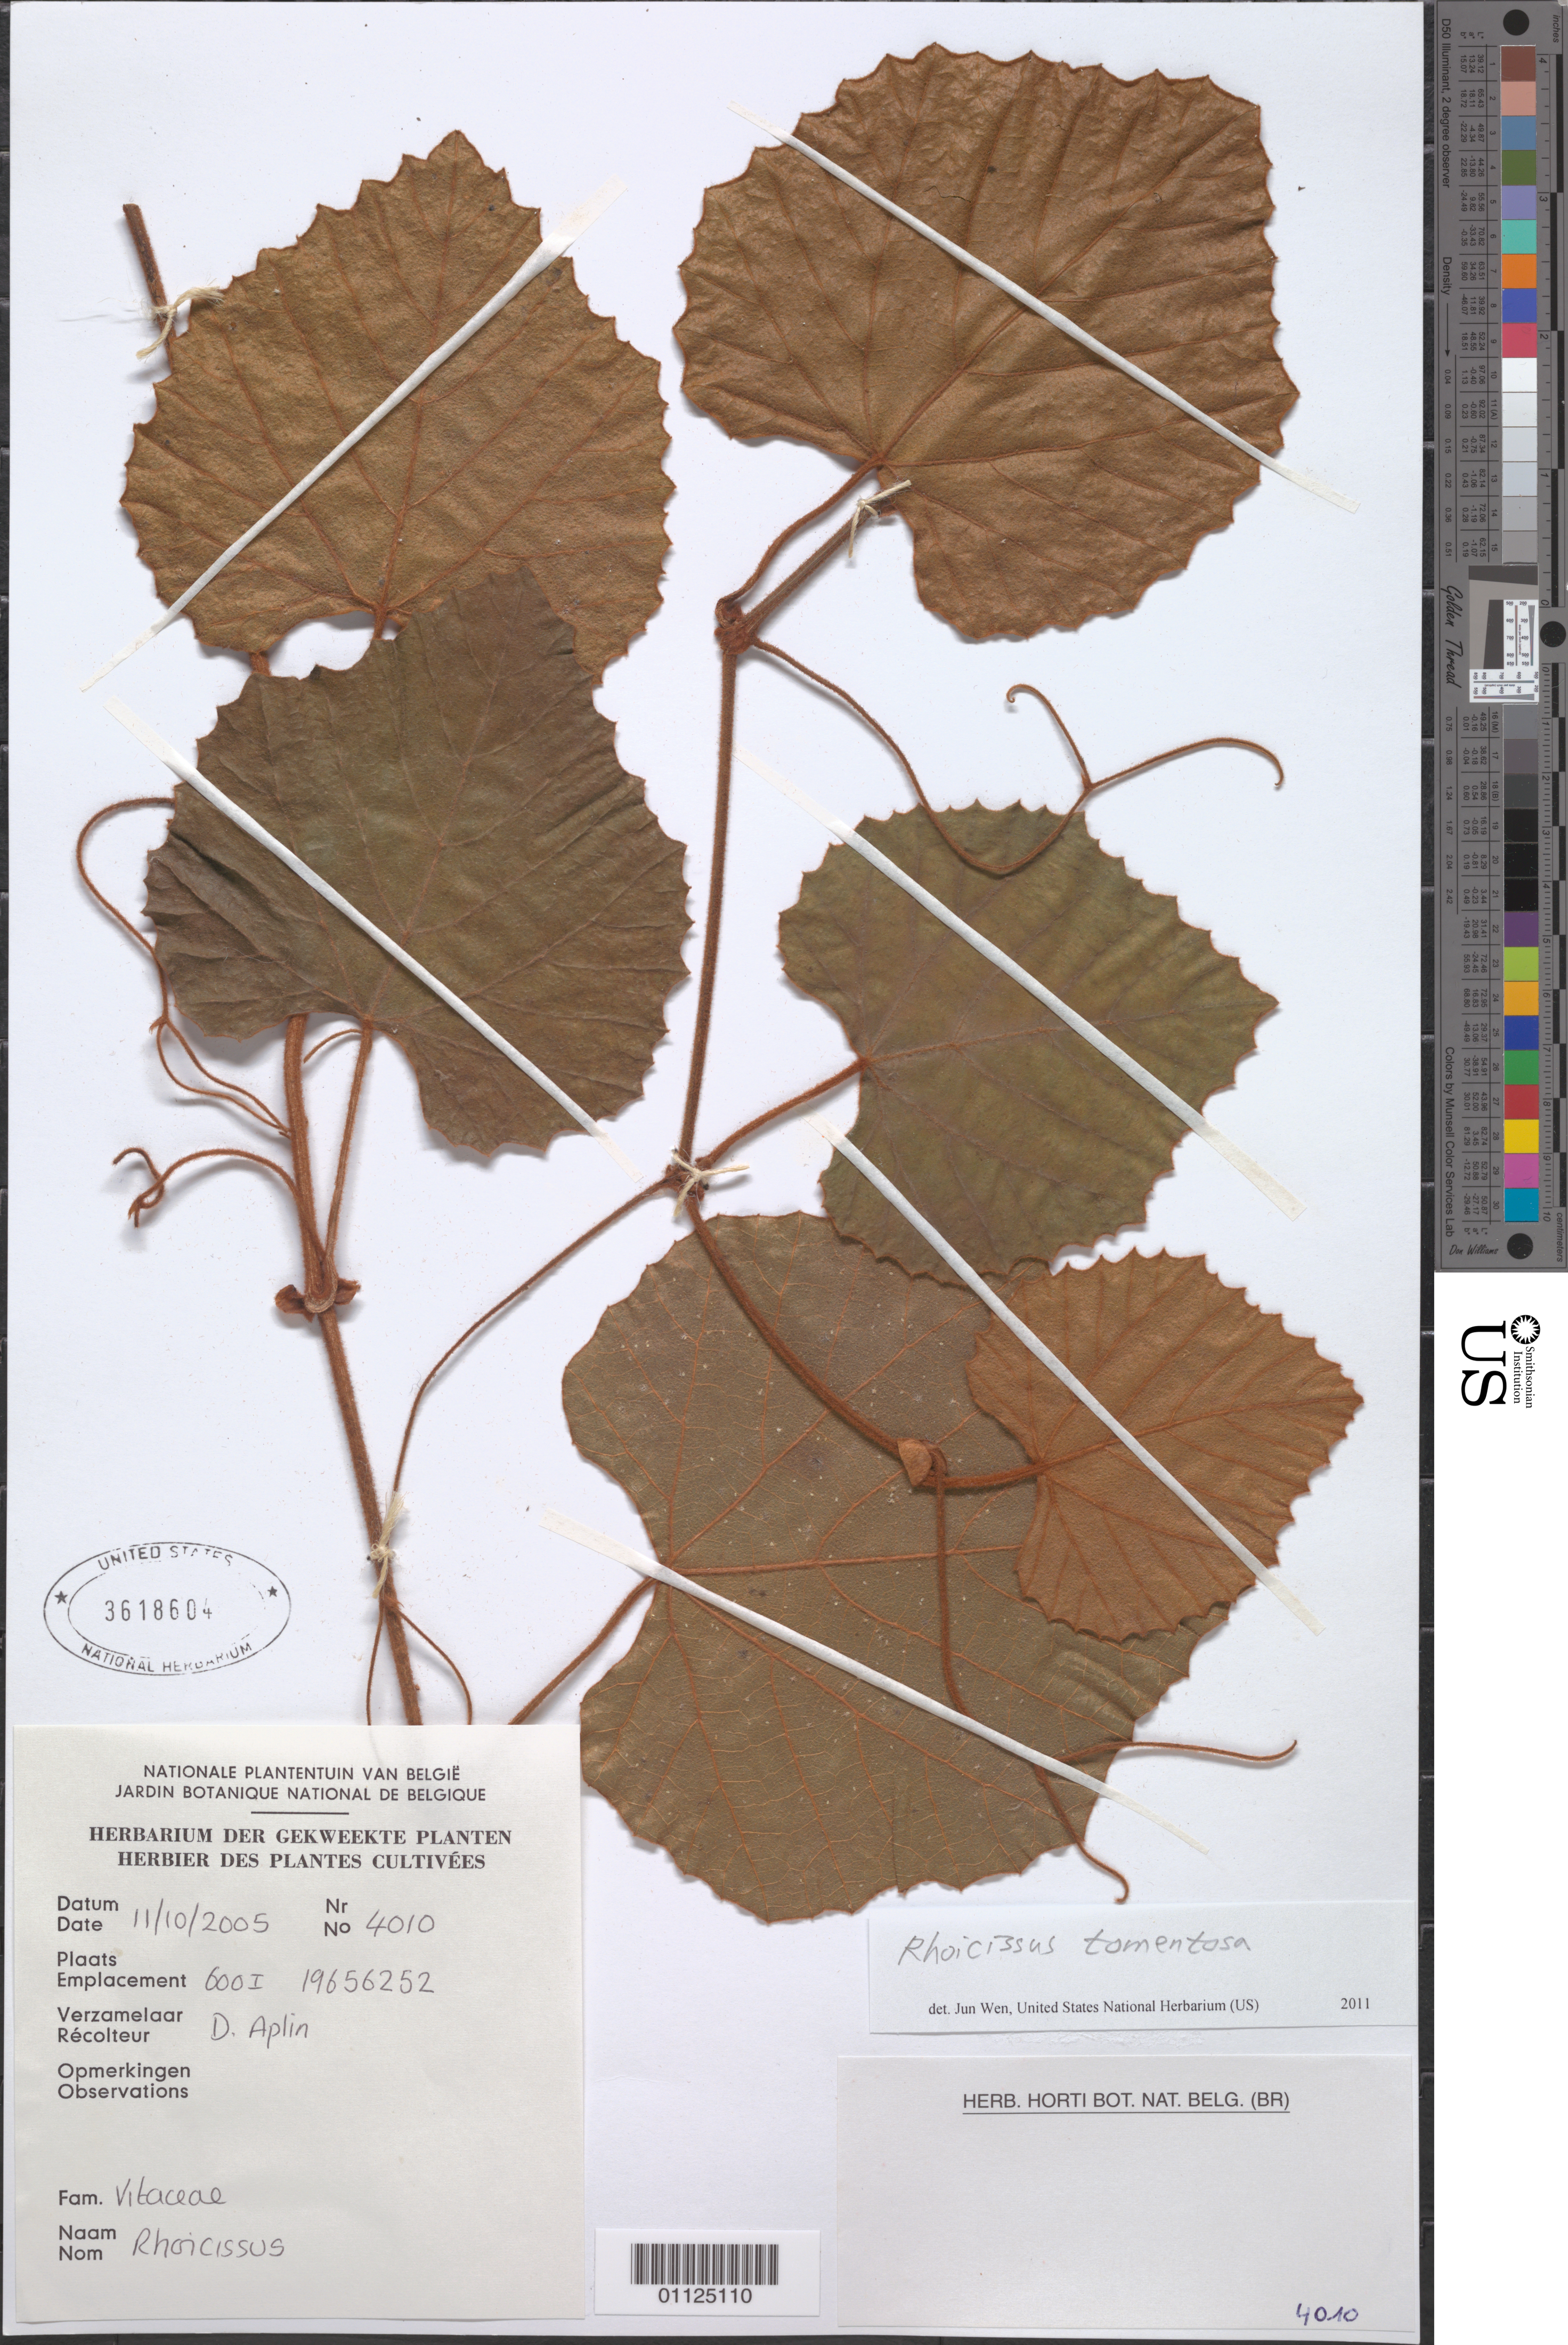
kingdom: Plantae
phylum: Tracheophyta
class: Magnoliopsida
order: Vitales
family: Vitaceae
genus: Rhoicissus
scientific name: Rhoicissus tomentosa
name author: (Lam.) Wild & R.B. Drumm.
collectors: Jardin Botanique National de Belgique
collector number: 4010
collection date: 2005-10-11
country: Belgium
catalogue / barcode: US 3618604